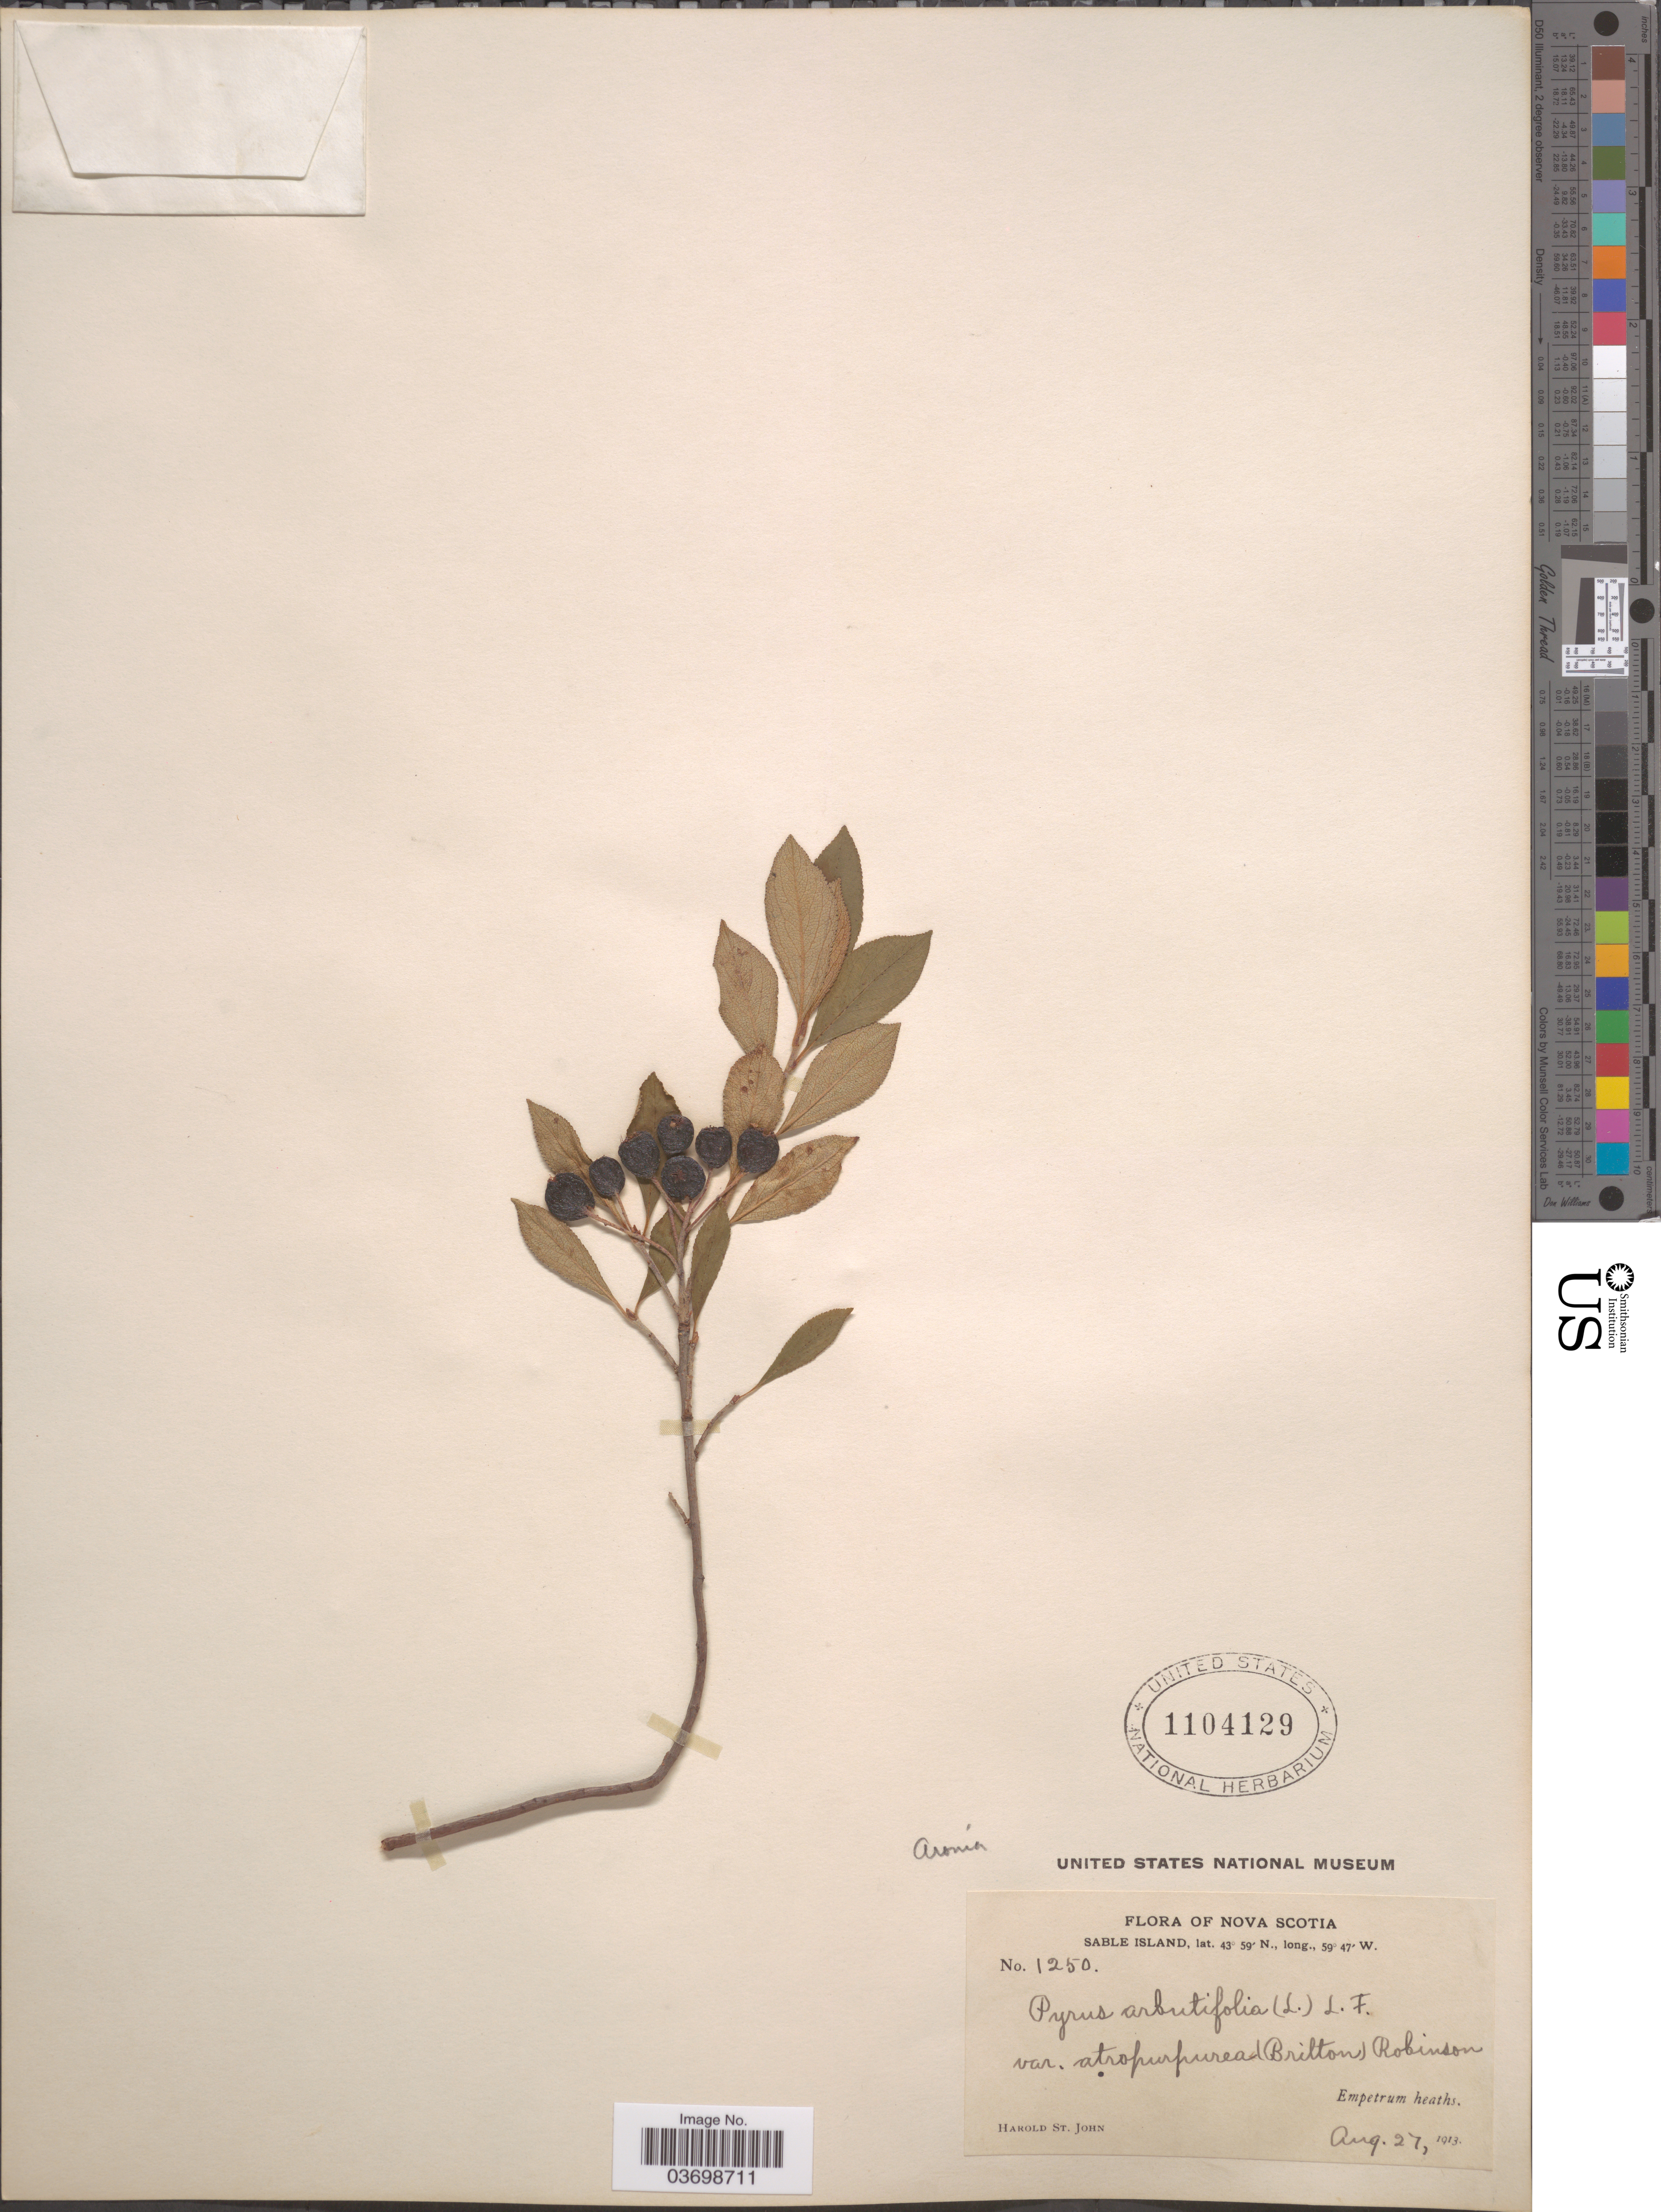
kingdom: Plantae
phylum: Tracheophyta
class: Magnoliopsida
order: Rosales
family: Rosaceae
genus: Aronia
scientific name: Aronia x prunifolia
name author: (Marshall) Rehder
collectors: H. St. John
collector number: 1250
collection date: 1913-08-27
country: Canada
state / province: Nova Scotia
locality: Sable Island.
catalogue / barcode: US 1104129